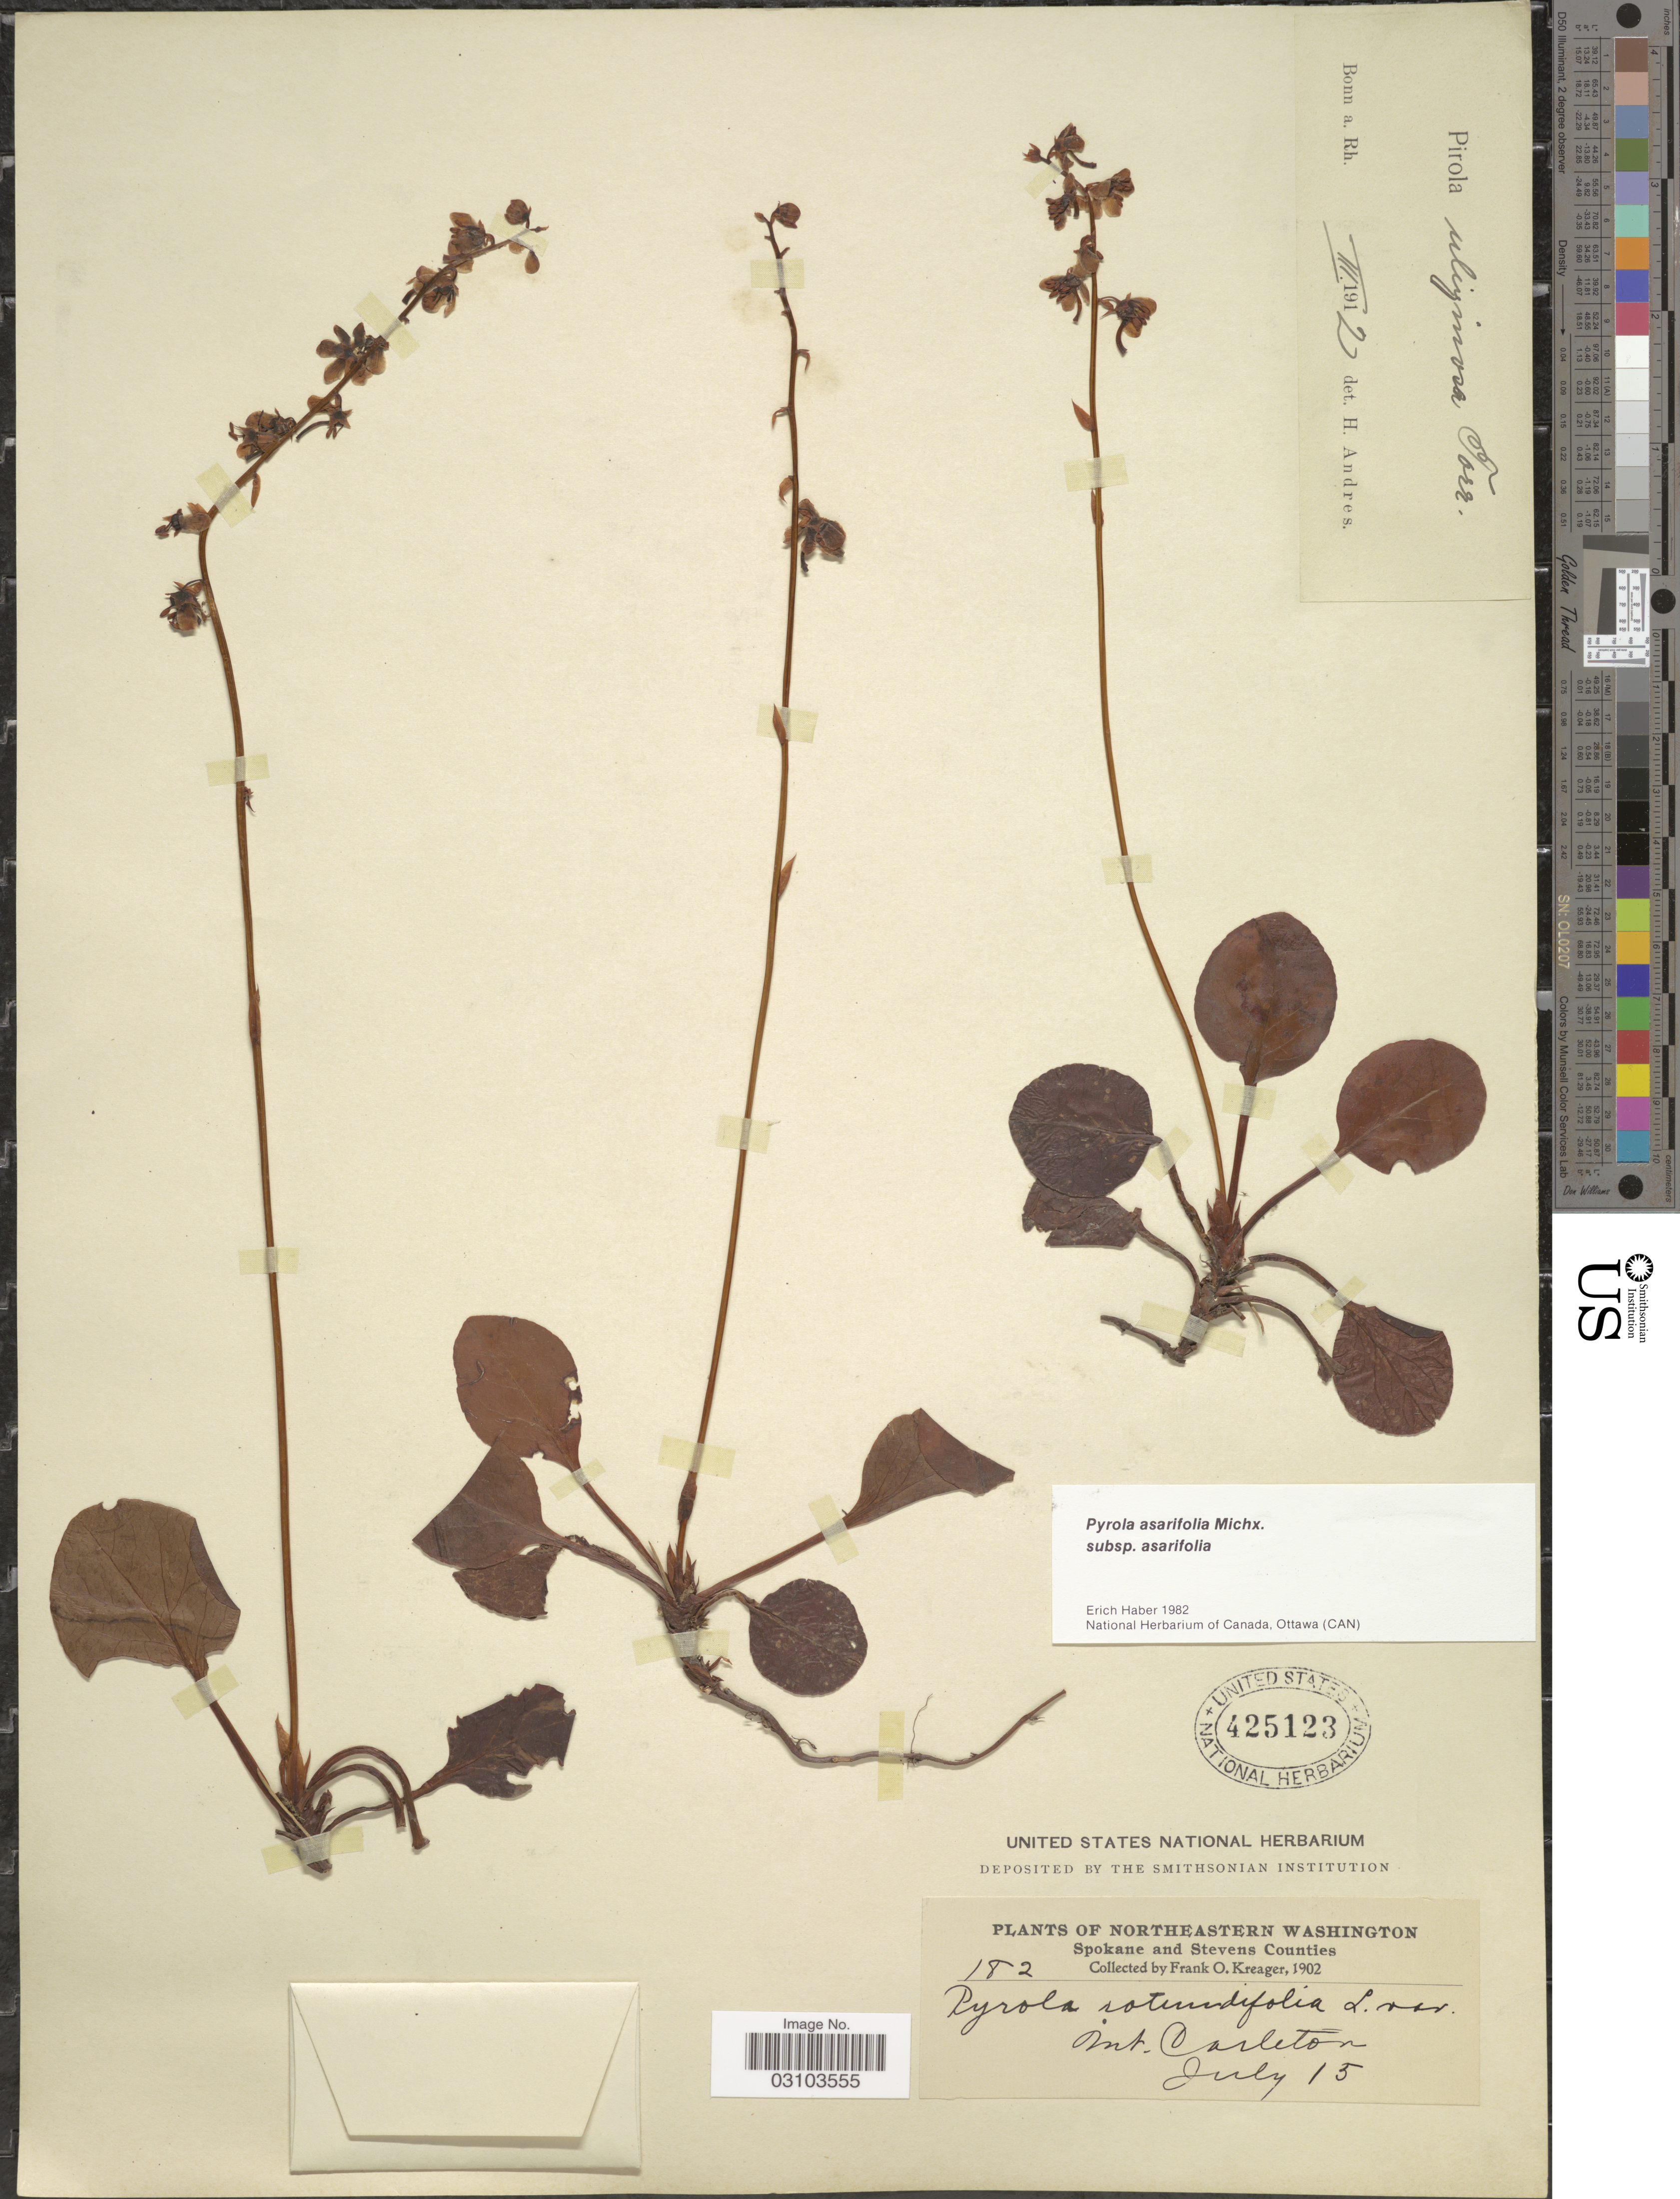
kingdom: Plantae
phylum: Tracheophyta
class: Magnoliopsida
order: Ericales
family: Ericaceae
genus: Pyrola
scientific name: Pyrola asarifolia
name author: Michx.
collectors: F. Kreager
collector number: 182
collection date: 1902-07-15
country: United States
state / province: Washington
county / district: Spokane / Stevens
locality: Northeastern Washington, Spokane and Stevens Counties, Mt. Carleton.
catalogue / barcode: US 425123